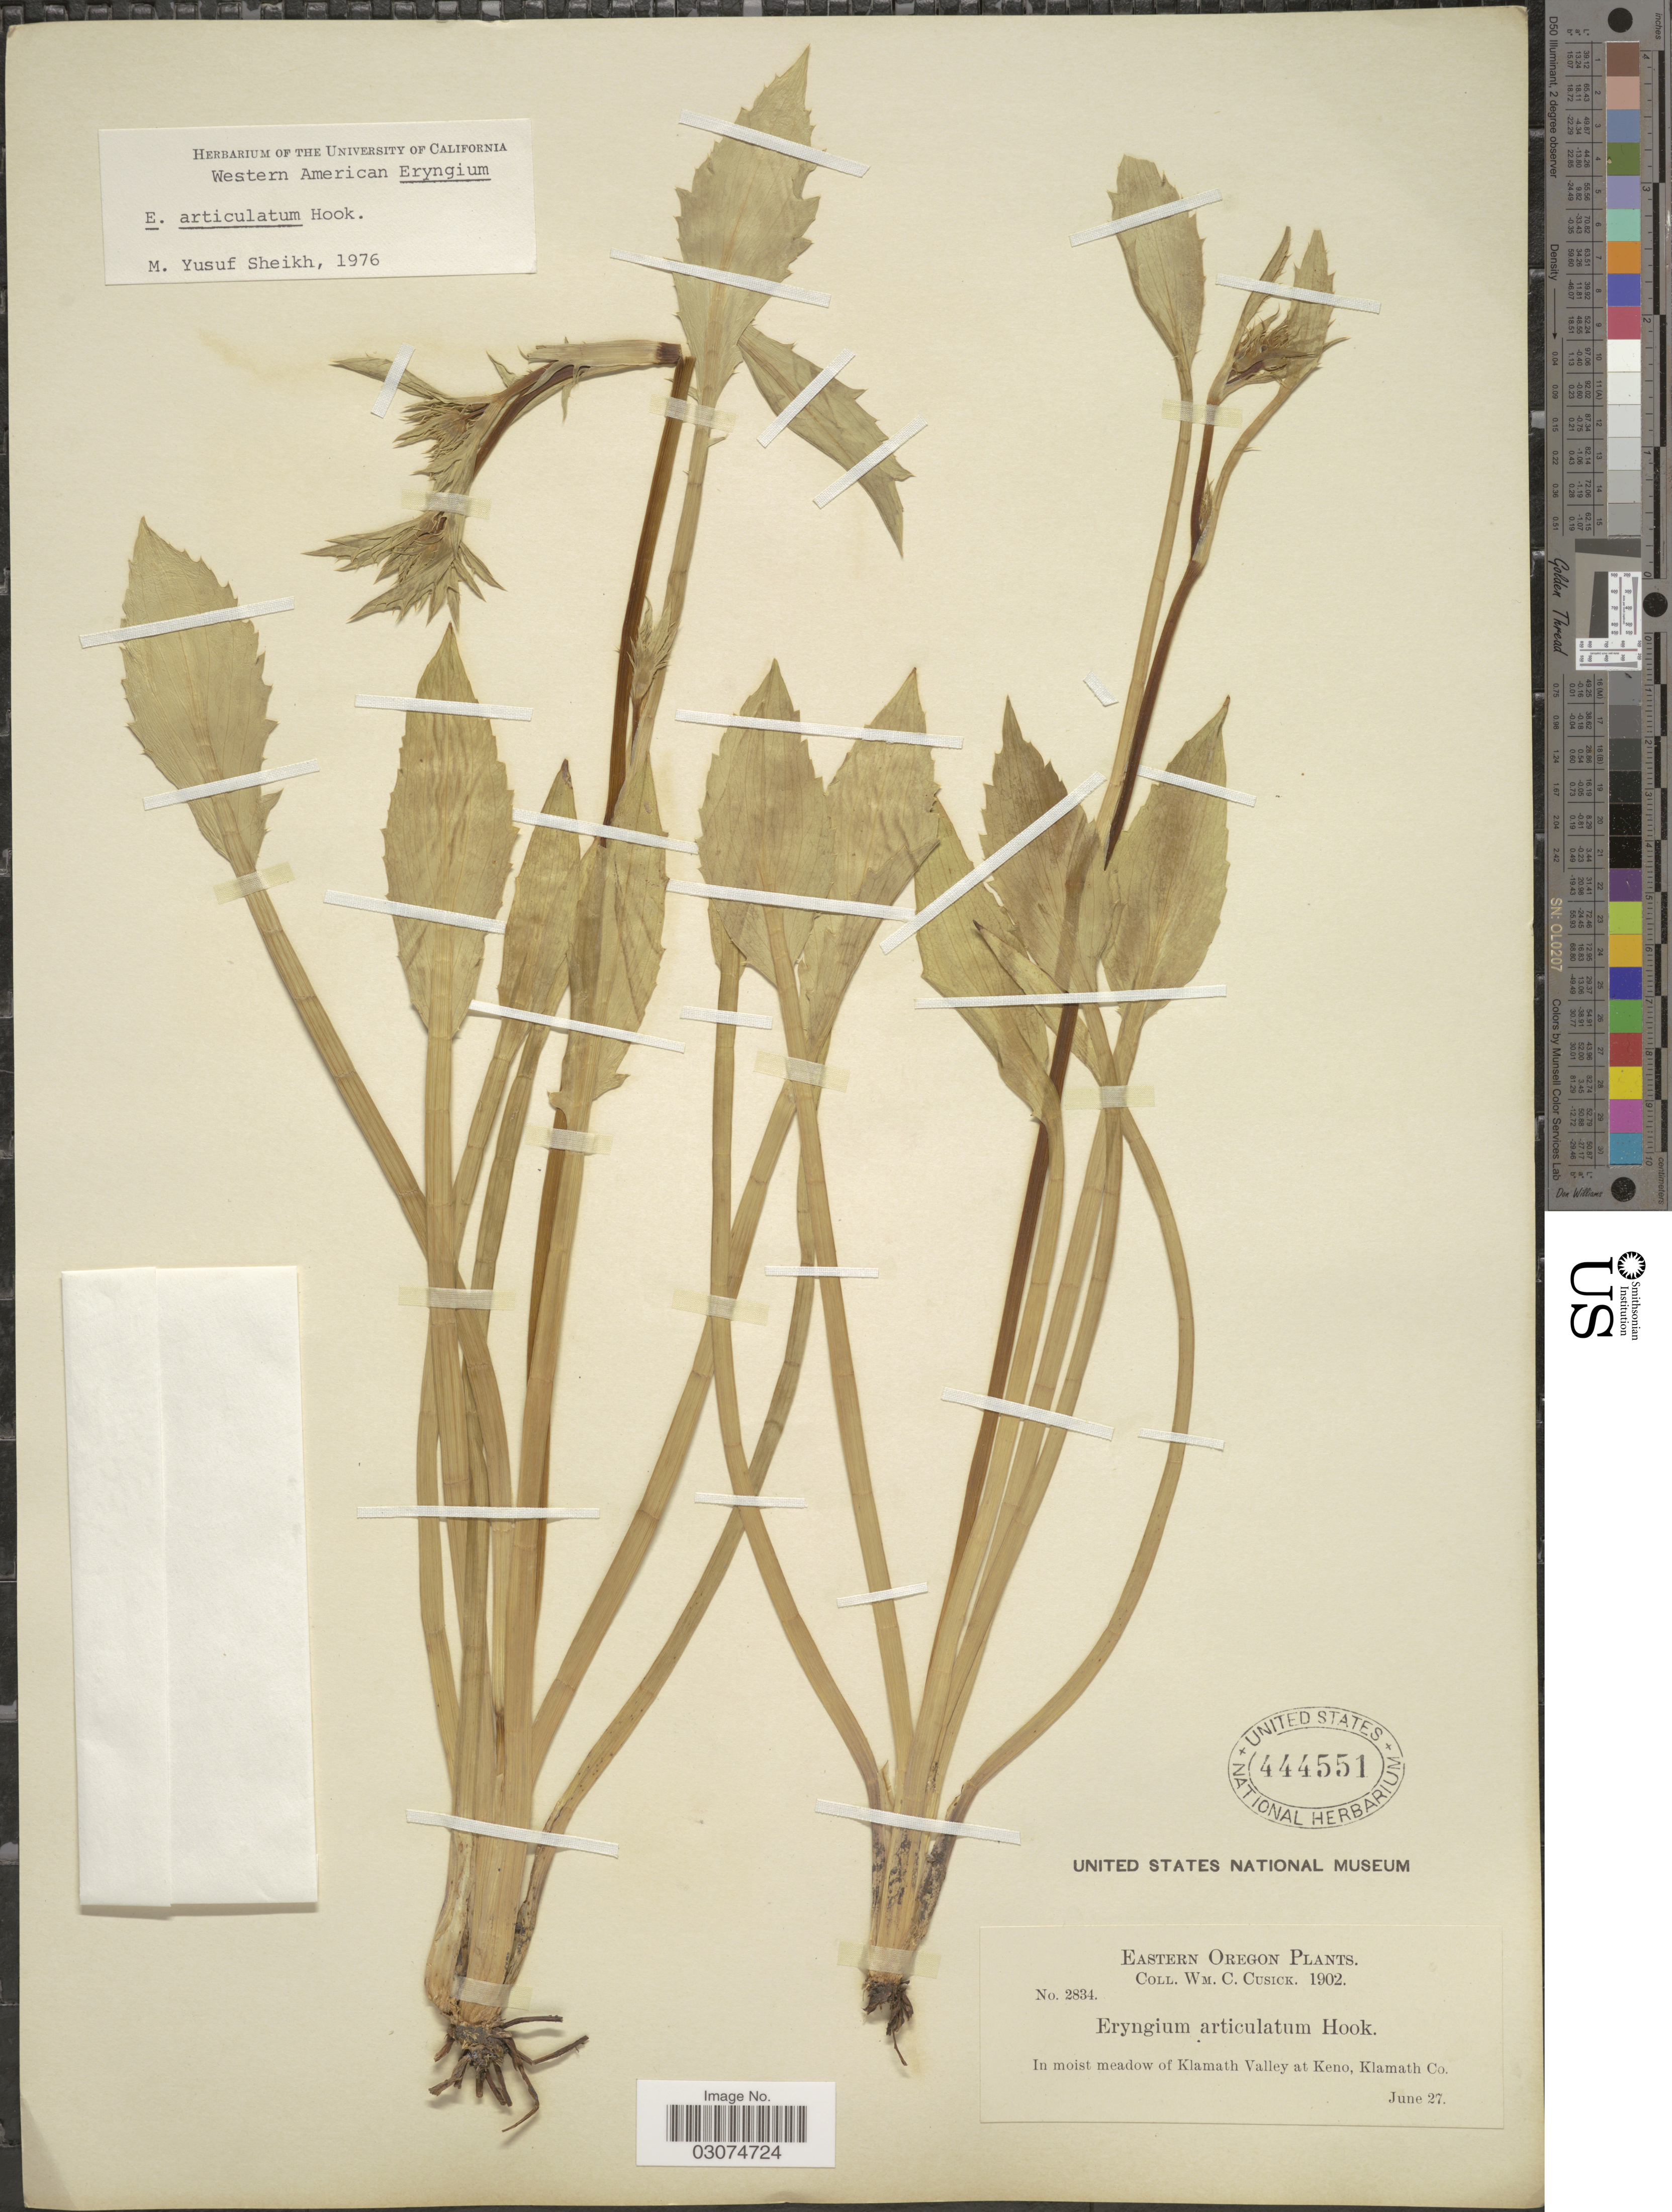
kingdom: Plantae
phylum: Tracheophyta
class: Magnoliopsida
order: Apiales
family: Apiaceae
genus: Eryngium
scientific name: Eryngium articulatum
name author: Hook.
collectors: W. C. Cusick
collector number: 2834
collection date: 1902-06-27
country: United States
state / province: Oregon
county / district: Klamath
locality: Eastern Oregon. In moist meadow of Klamath Valley at Keno, Klamath Co.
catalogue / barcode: US 444551